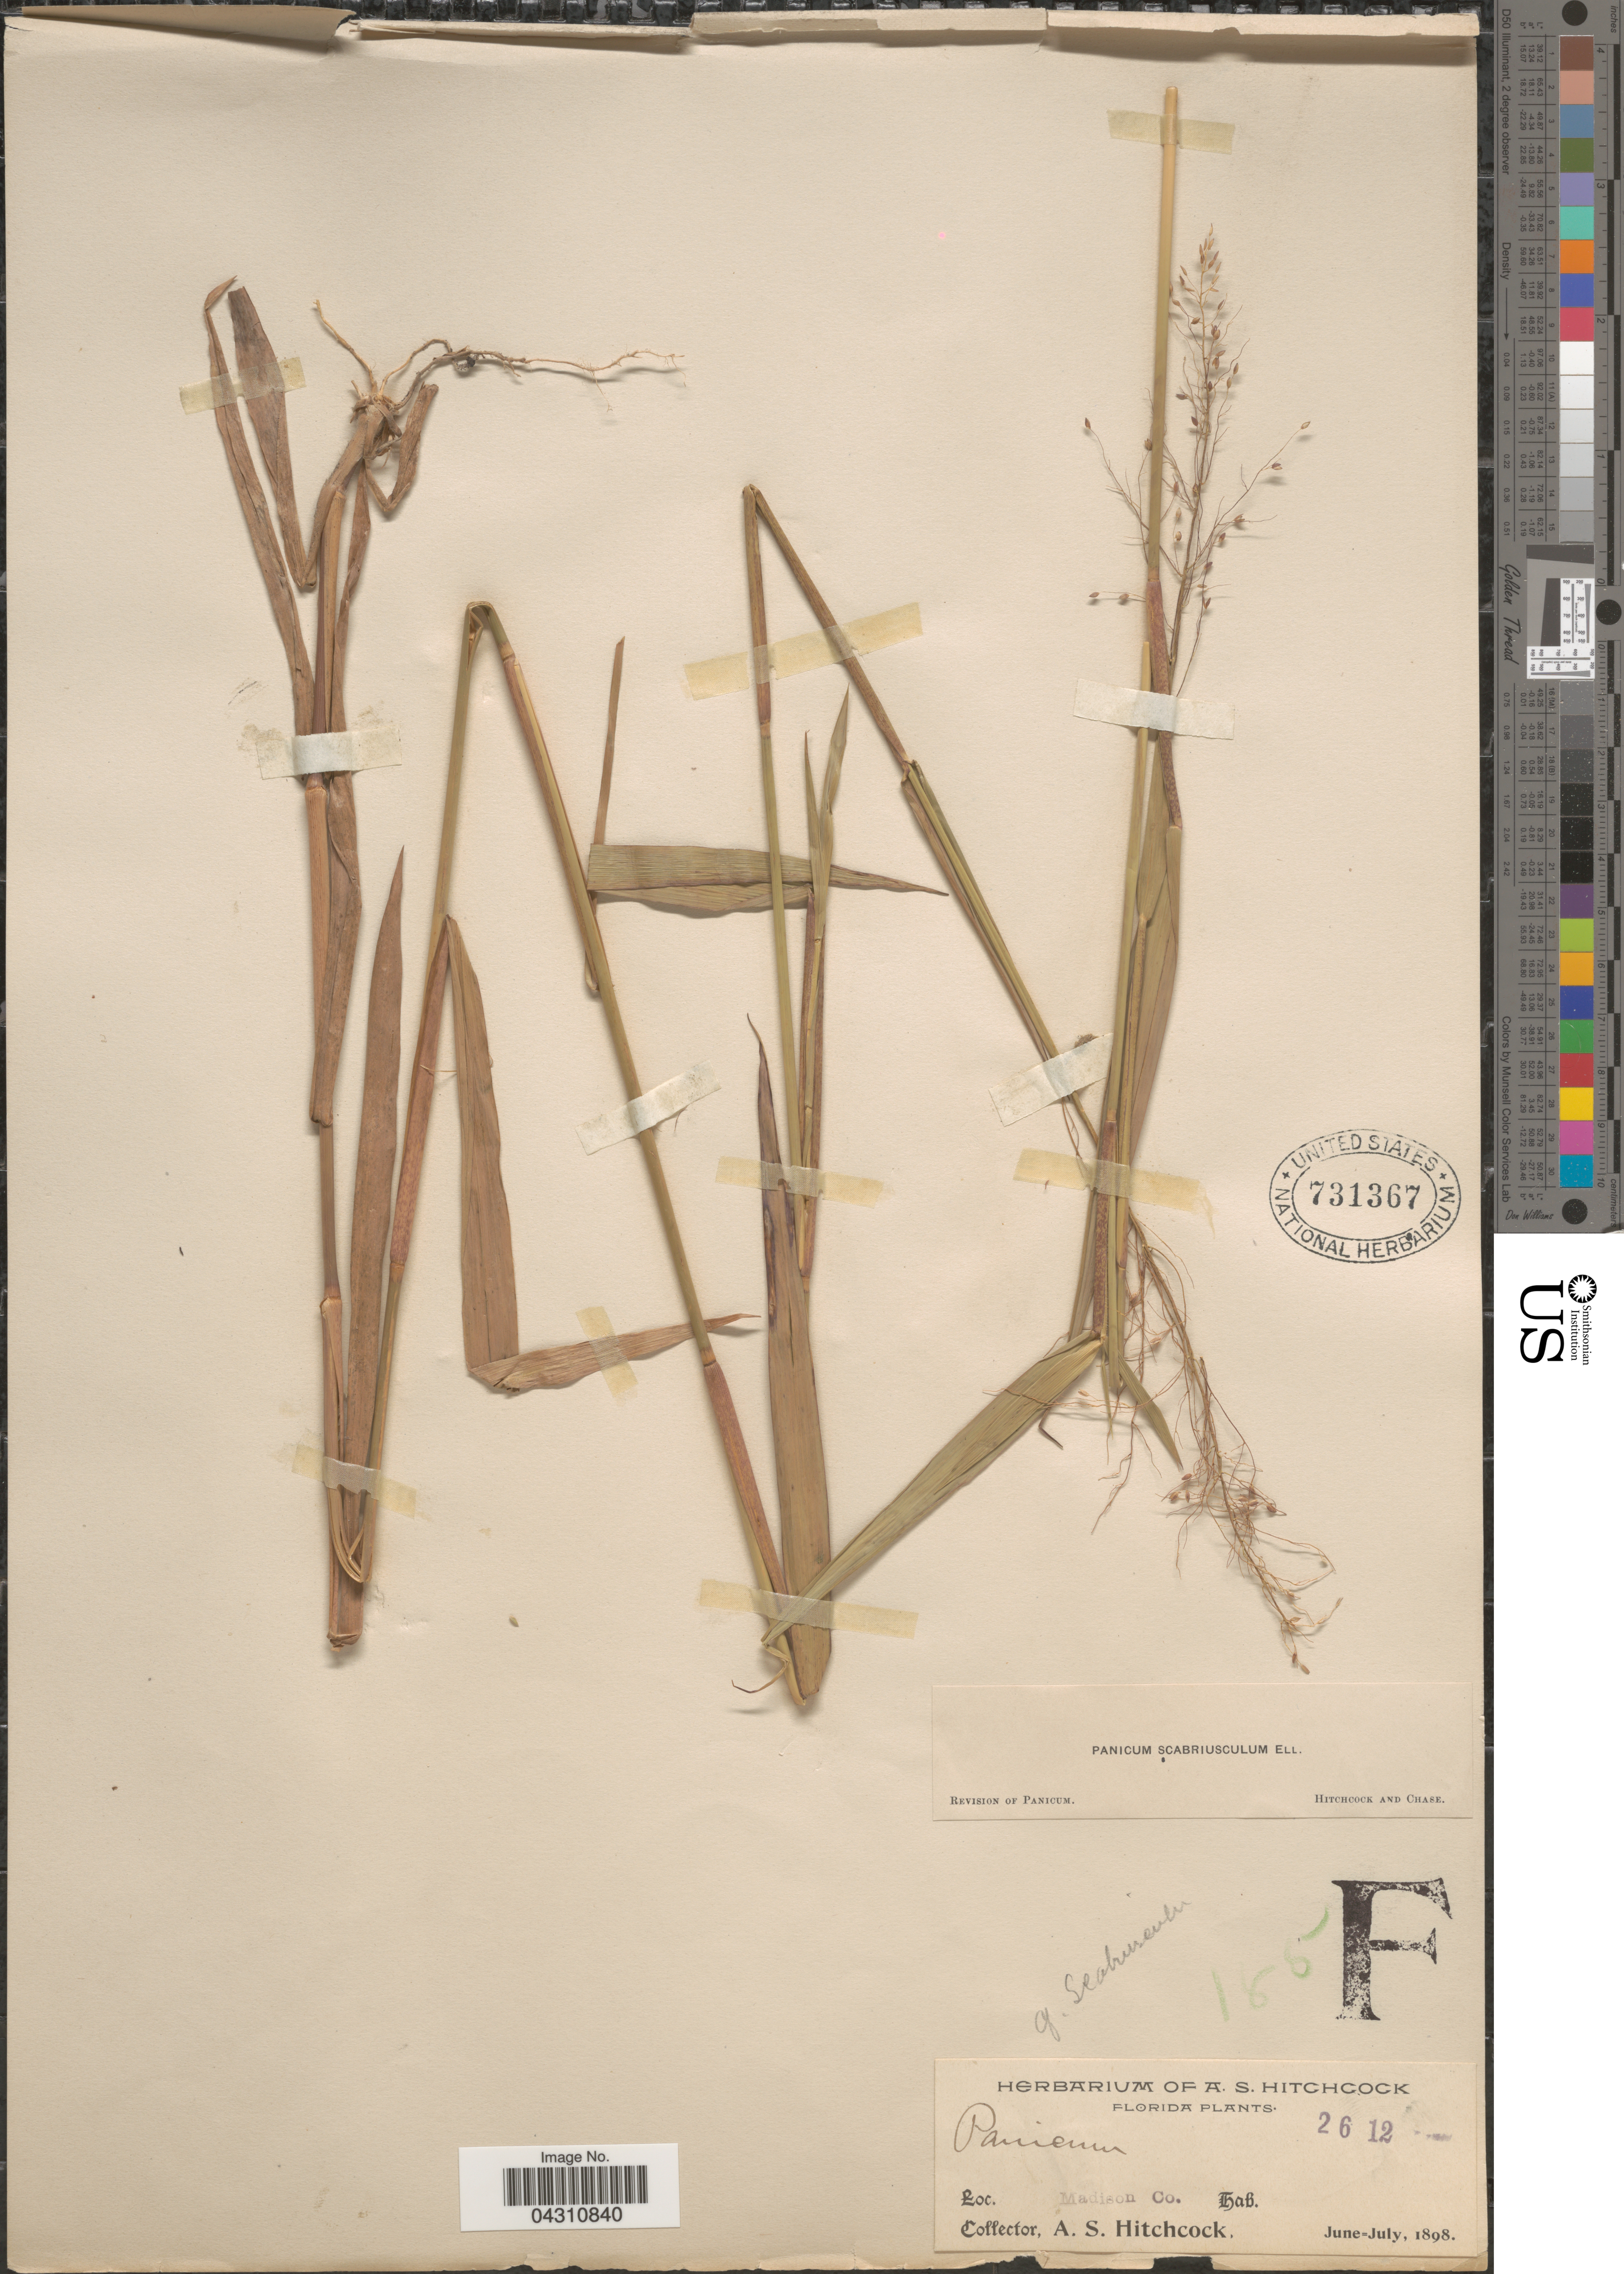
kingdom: Plantae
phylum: Tracheophyta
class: Liliopsida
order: Poales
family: Poaceae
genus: Dichanthelium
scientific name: Dichanthelium scabriusculum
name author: (Elliott) Gould & C.A. Clark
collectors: A. S. Hitchcock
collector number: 2612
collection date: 1898-06/1898-07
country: United States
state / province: Florida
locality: Madison Co.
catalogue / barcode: US 731367